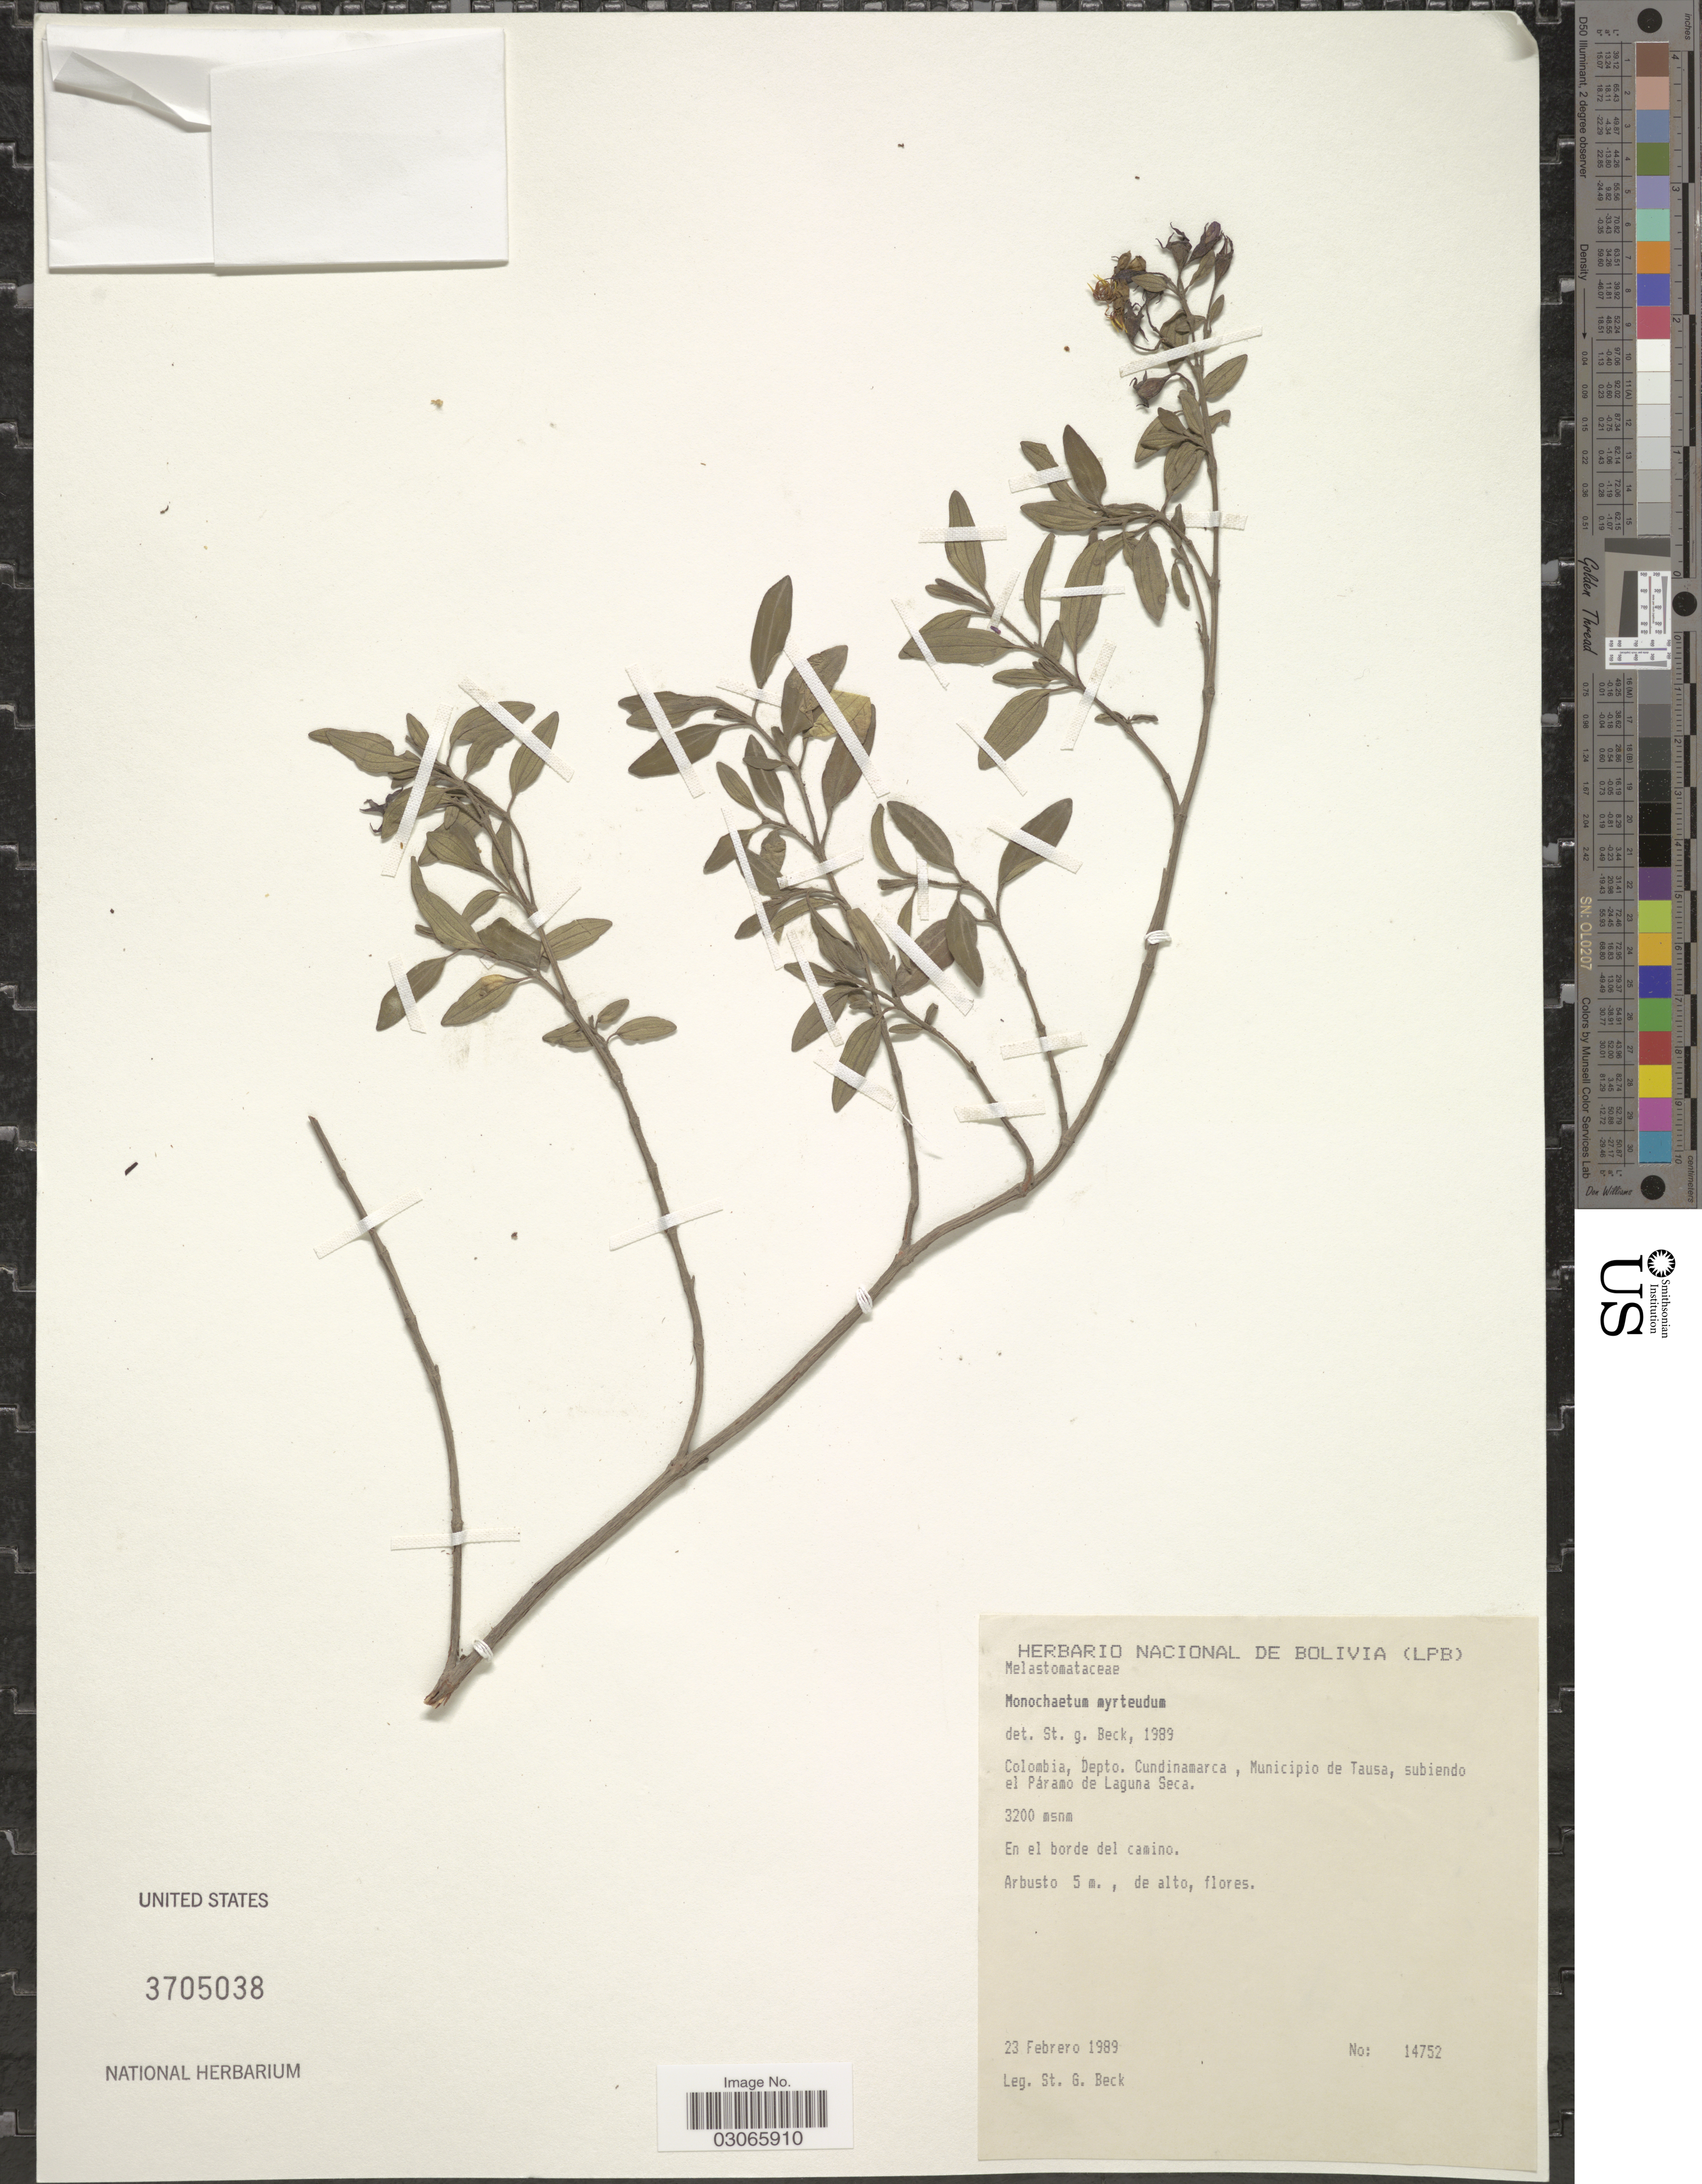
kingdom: Plantae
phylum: Tracheophyta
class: Magnoliopsida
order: Myrtales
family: Melastomataceae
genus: Miconia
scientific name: Miconia sp.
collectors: S. G. Beck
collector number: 14752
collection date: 1989-02-23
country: Colombia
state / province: Cundinamarca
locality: Depto. Cundinamarca, Municipio de Tausa, subiendo el Páramo de Laguna Seca.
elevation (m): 3200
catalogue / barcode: US 3705038